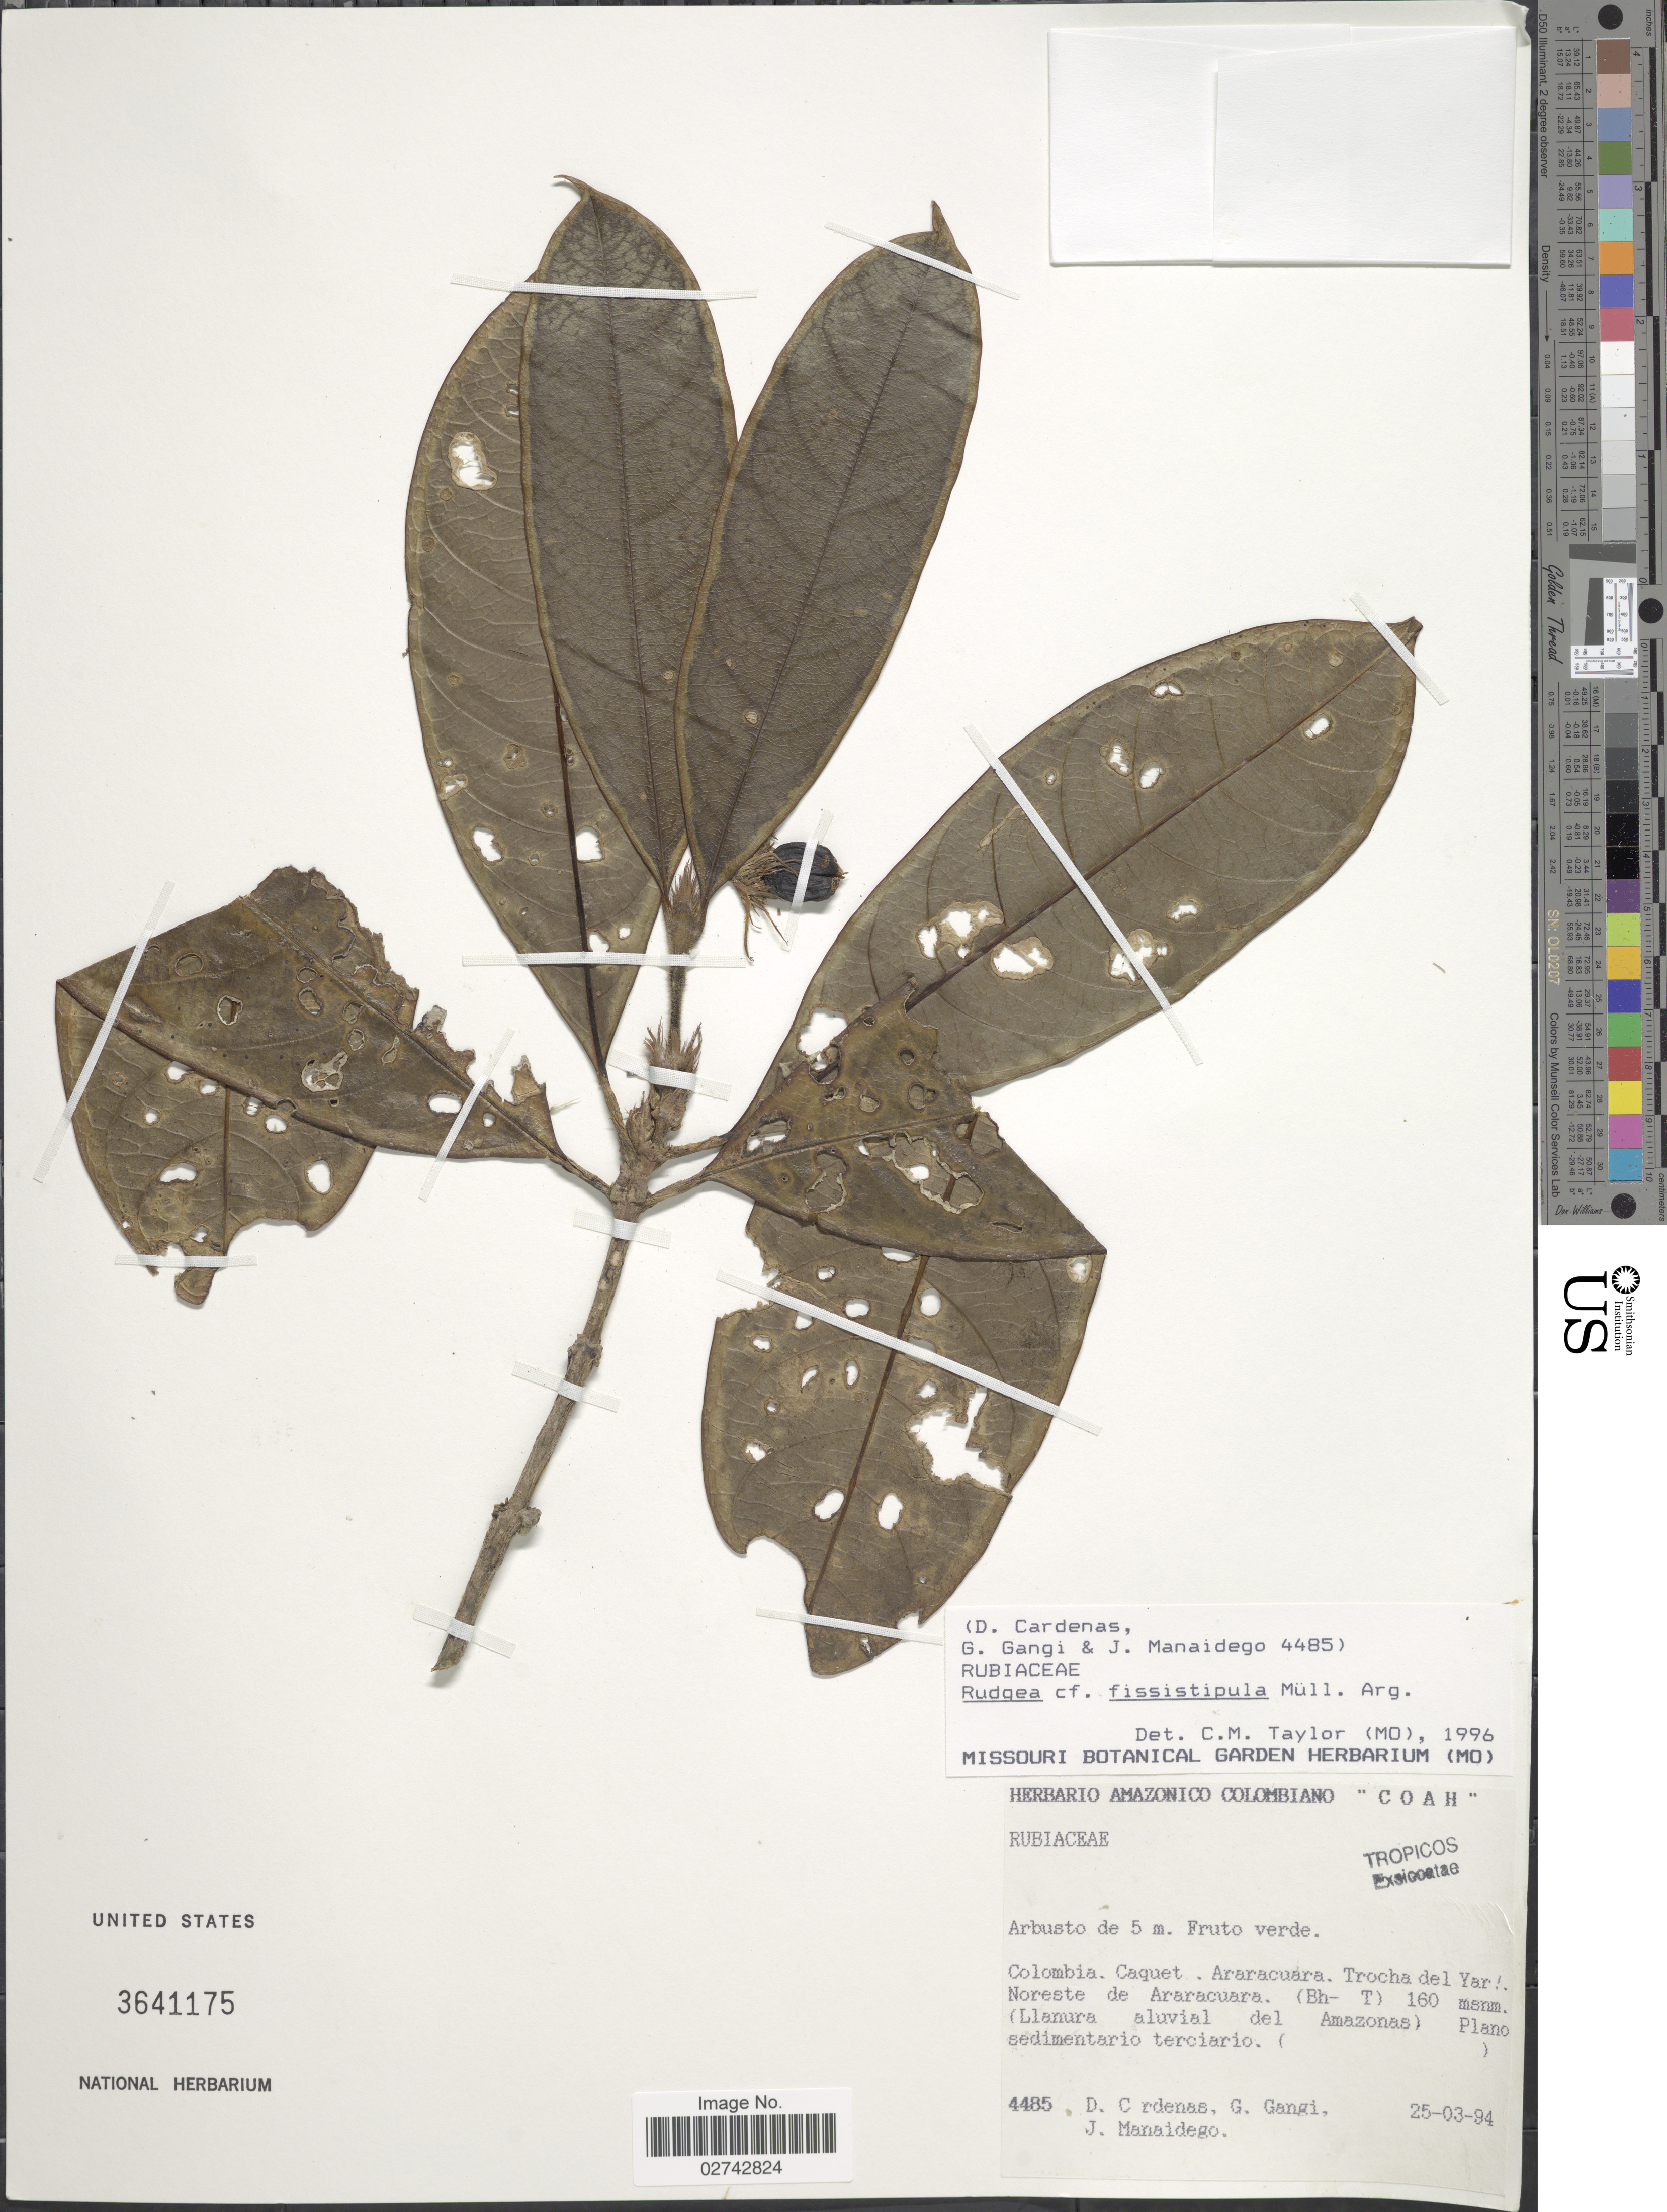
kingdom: Plantae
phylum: Tracheophyta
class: Magnoliopsida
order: Gentianales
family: Rubiaceae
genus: Rudgea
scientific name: Rudgea fissistipula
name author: Müll. Arg.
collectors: D. Cardenas, G. Gangi & J. Manaidego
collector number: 4485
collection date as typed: Transcribed d/m/y: 25/3/94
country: Colombia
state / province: Caquetá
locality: Araracuara, Trocha del Yar, Noreste de Araracuara (Bh-T)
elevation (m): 160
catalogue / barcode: US 3641175